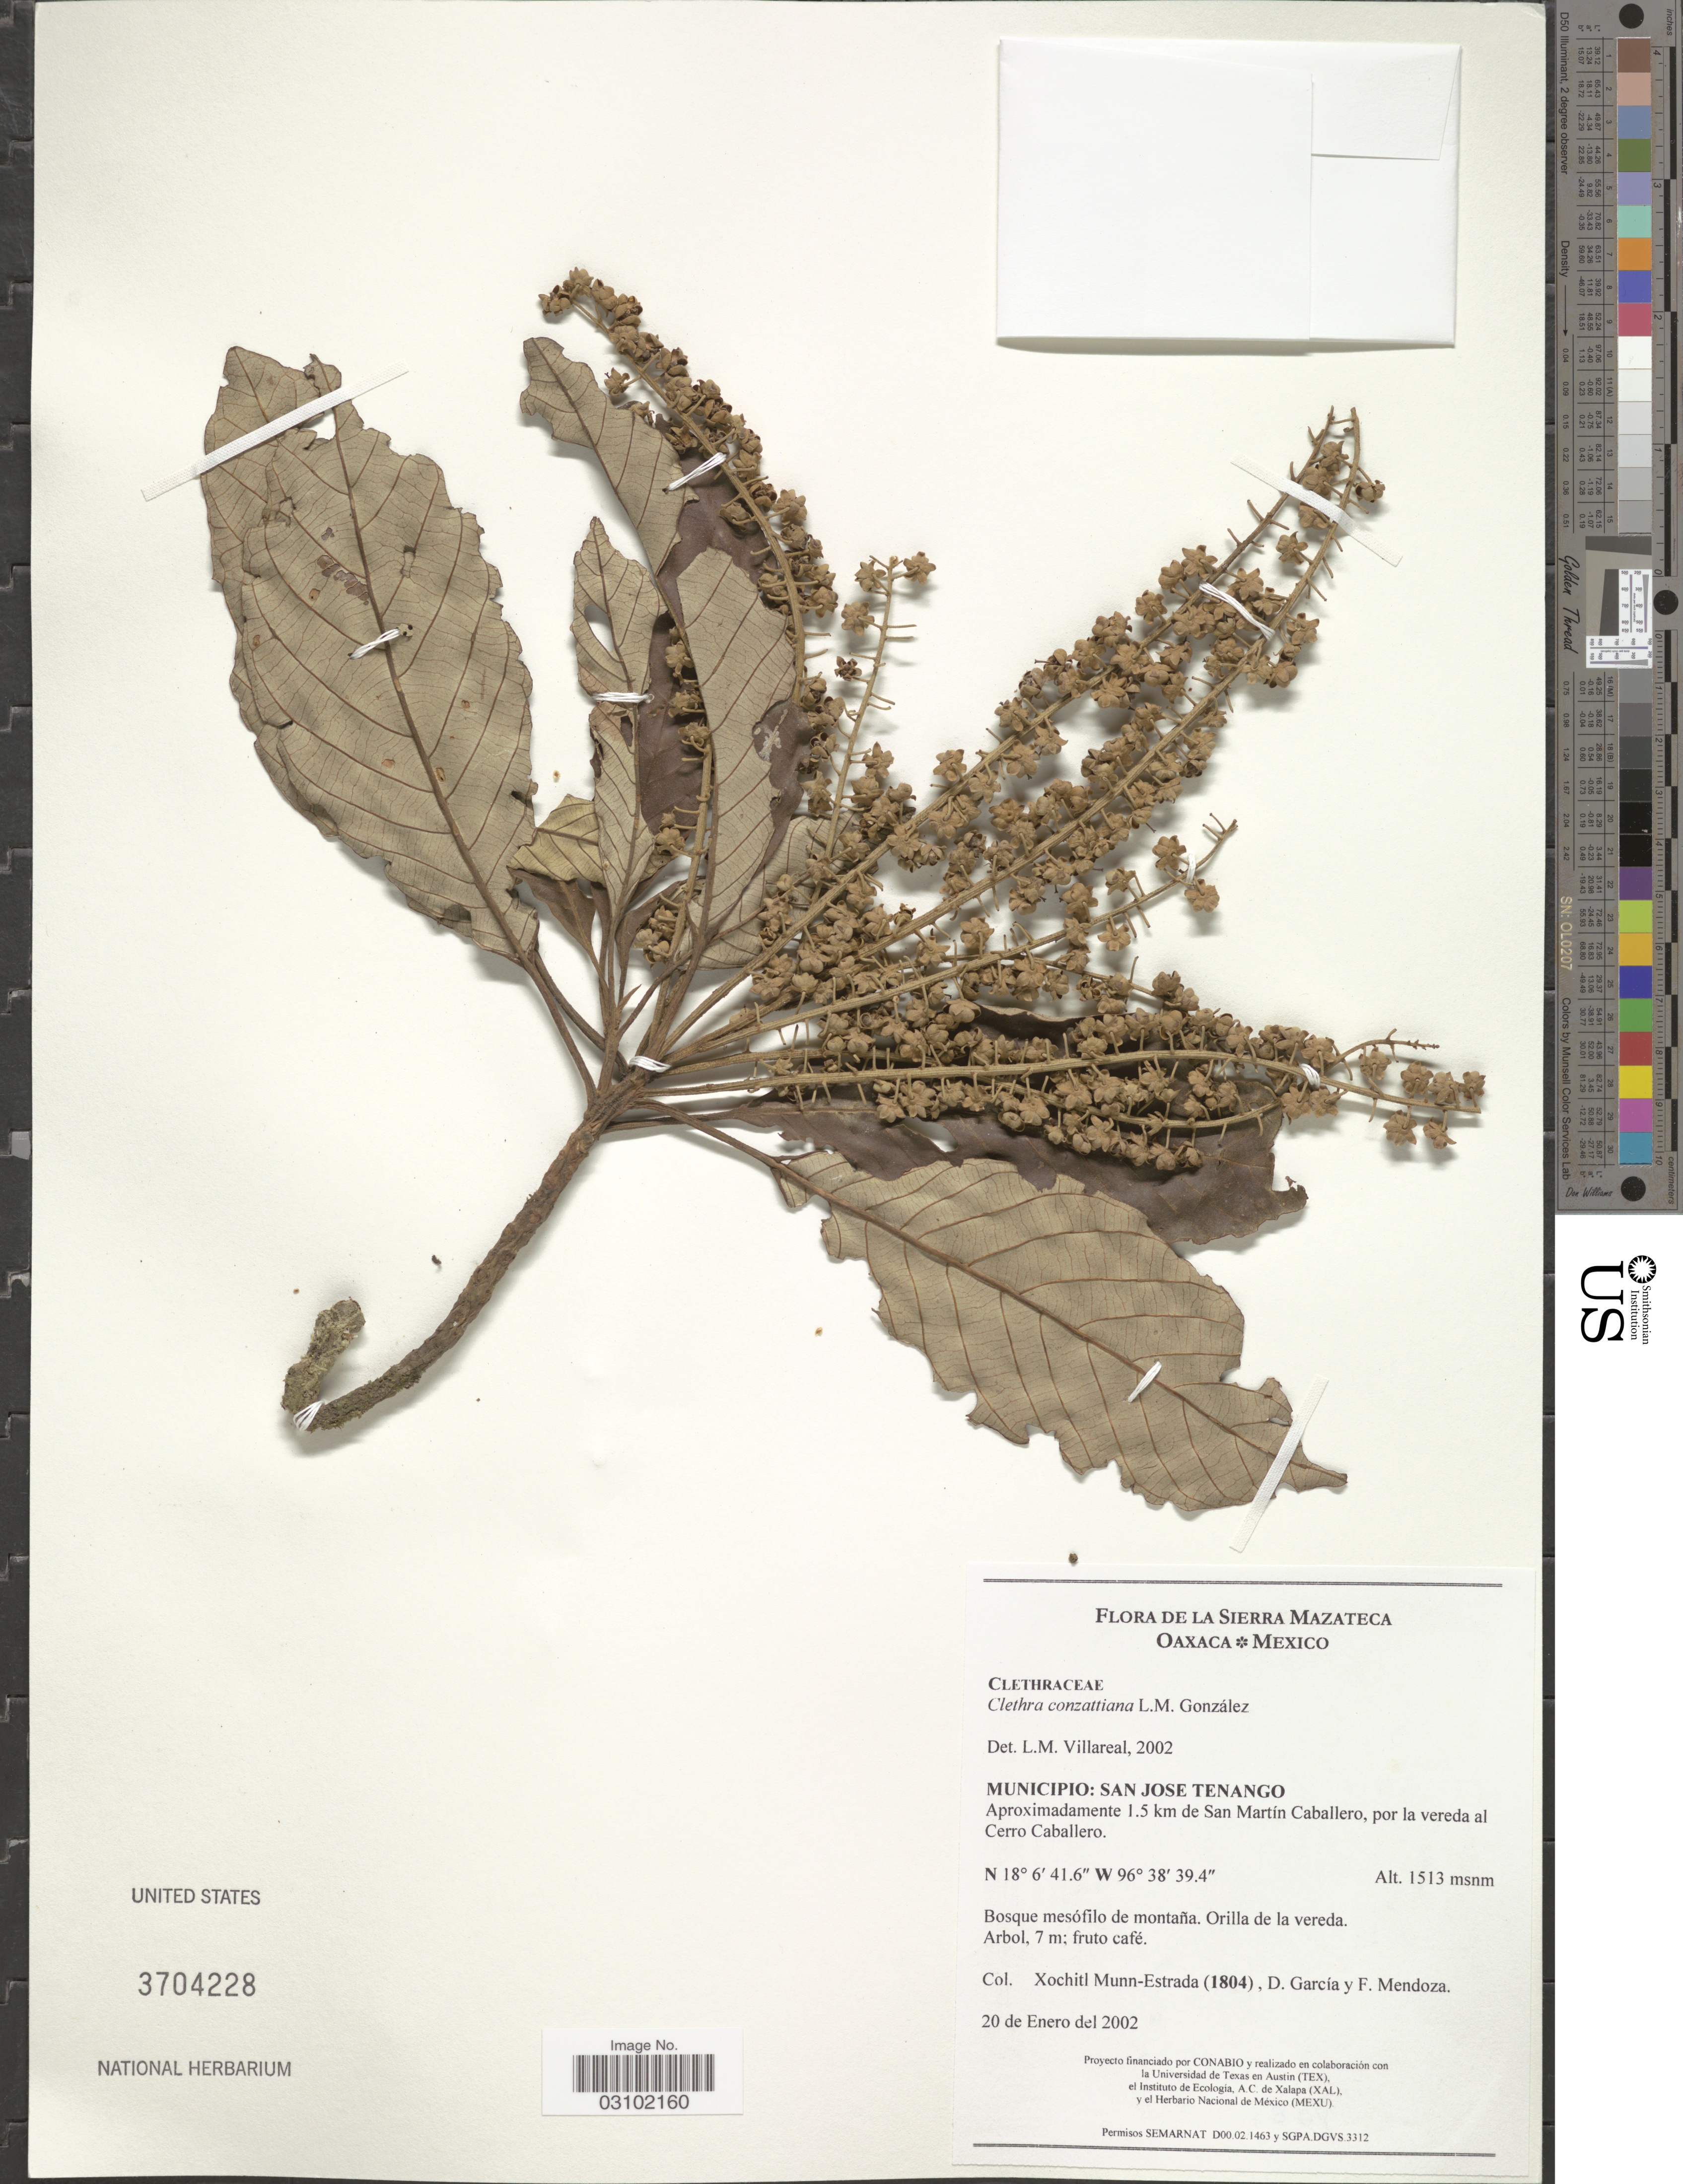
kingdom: Plantae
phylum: Tracheophyta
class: Magnoliopsida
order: Ericales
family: Clethraceae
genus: Clethra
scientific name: Clethra conzattiana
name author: González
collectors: X. Munn-Estrada, D. García & F. Mendoza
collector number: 1804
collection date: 2002-01-20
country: Mexico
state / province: Oaxaca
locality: De La Sierra Mazateca, Municipio: San Jose Tenango, Aproximadamente 1.5 km de San Martin Caballero, por la vereda al Cerro Caballero.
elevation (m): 1513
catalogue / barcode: US 3704228